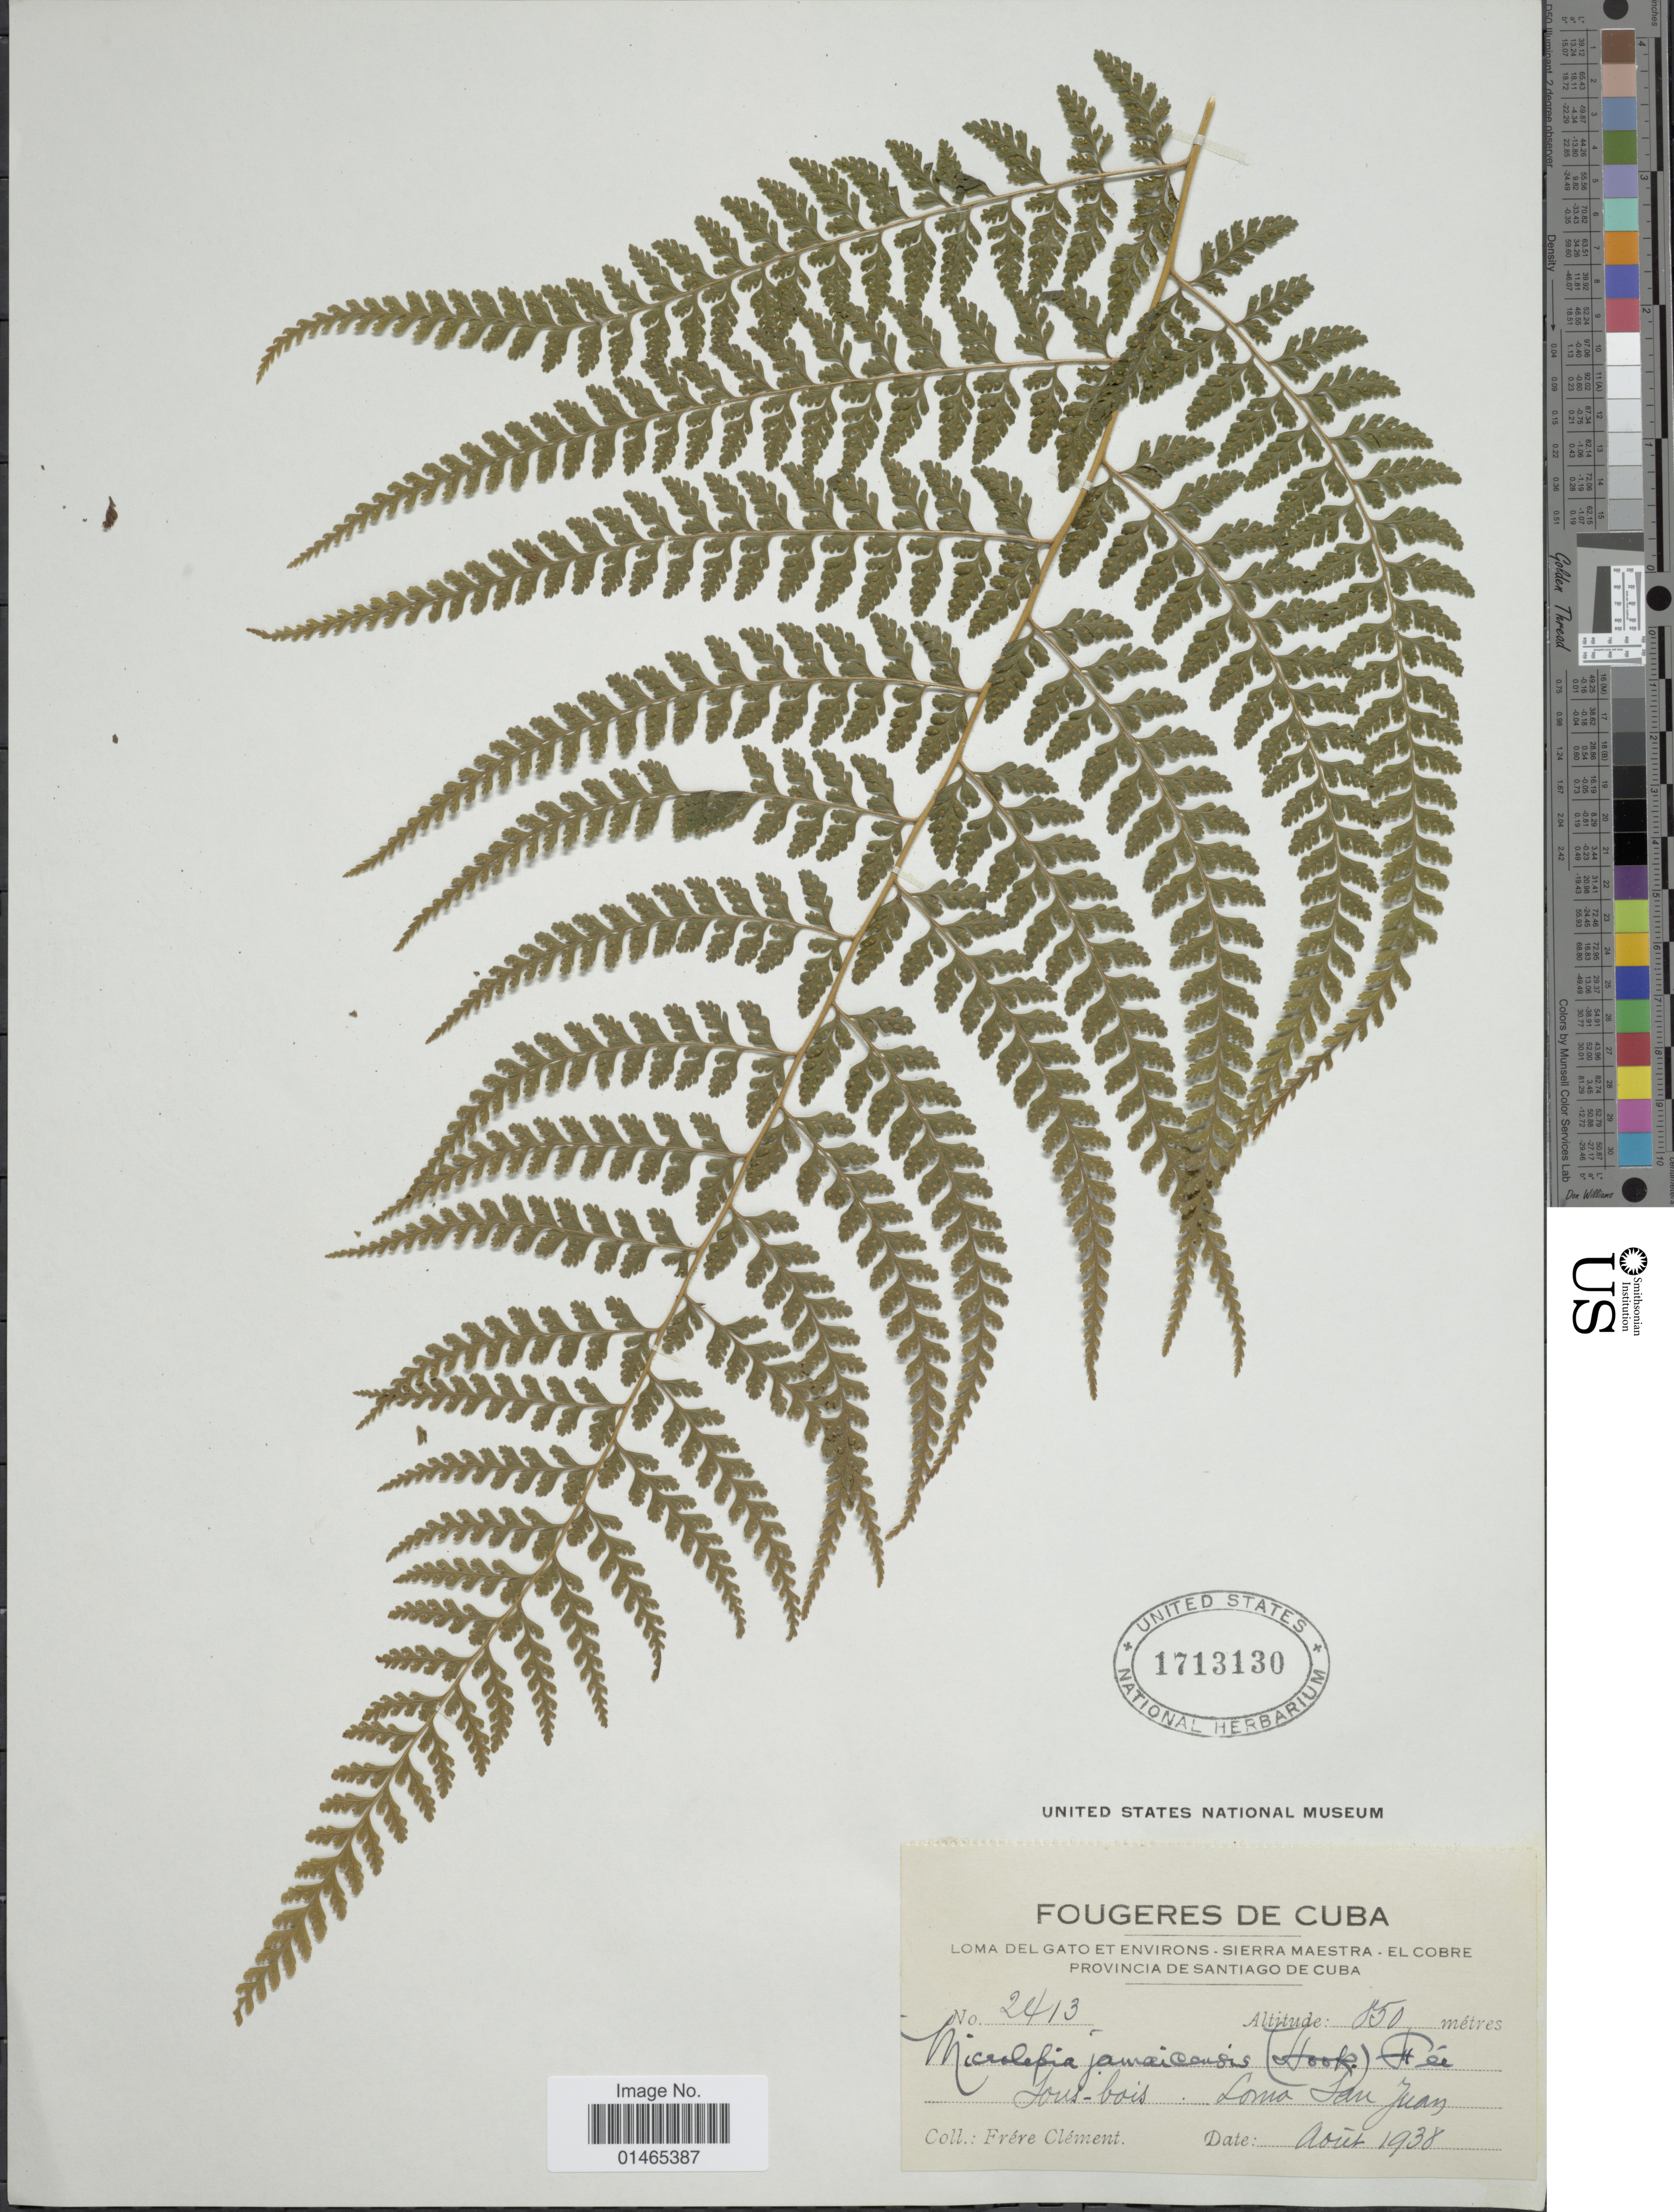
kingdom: Plantae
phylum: Tracheophyta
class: Polypodiopsida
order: Polypodiales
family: Dennstaedtiaceae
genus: Microlepia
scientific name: Microlepia jamaicensis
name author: (Hook.) Fée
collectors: B. Clement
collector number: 2413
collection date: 1938-08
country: Cuba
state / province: Santiago de Cuba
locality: Loma del Gato et environs, Sierra Maestra, El Cobre, Loma San Juan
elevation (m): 850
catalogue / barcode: US 1713130